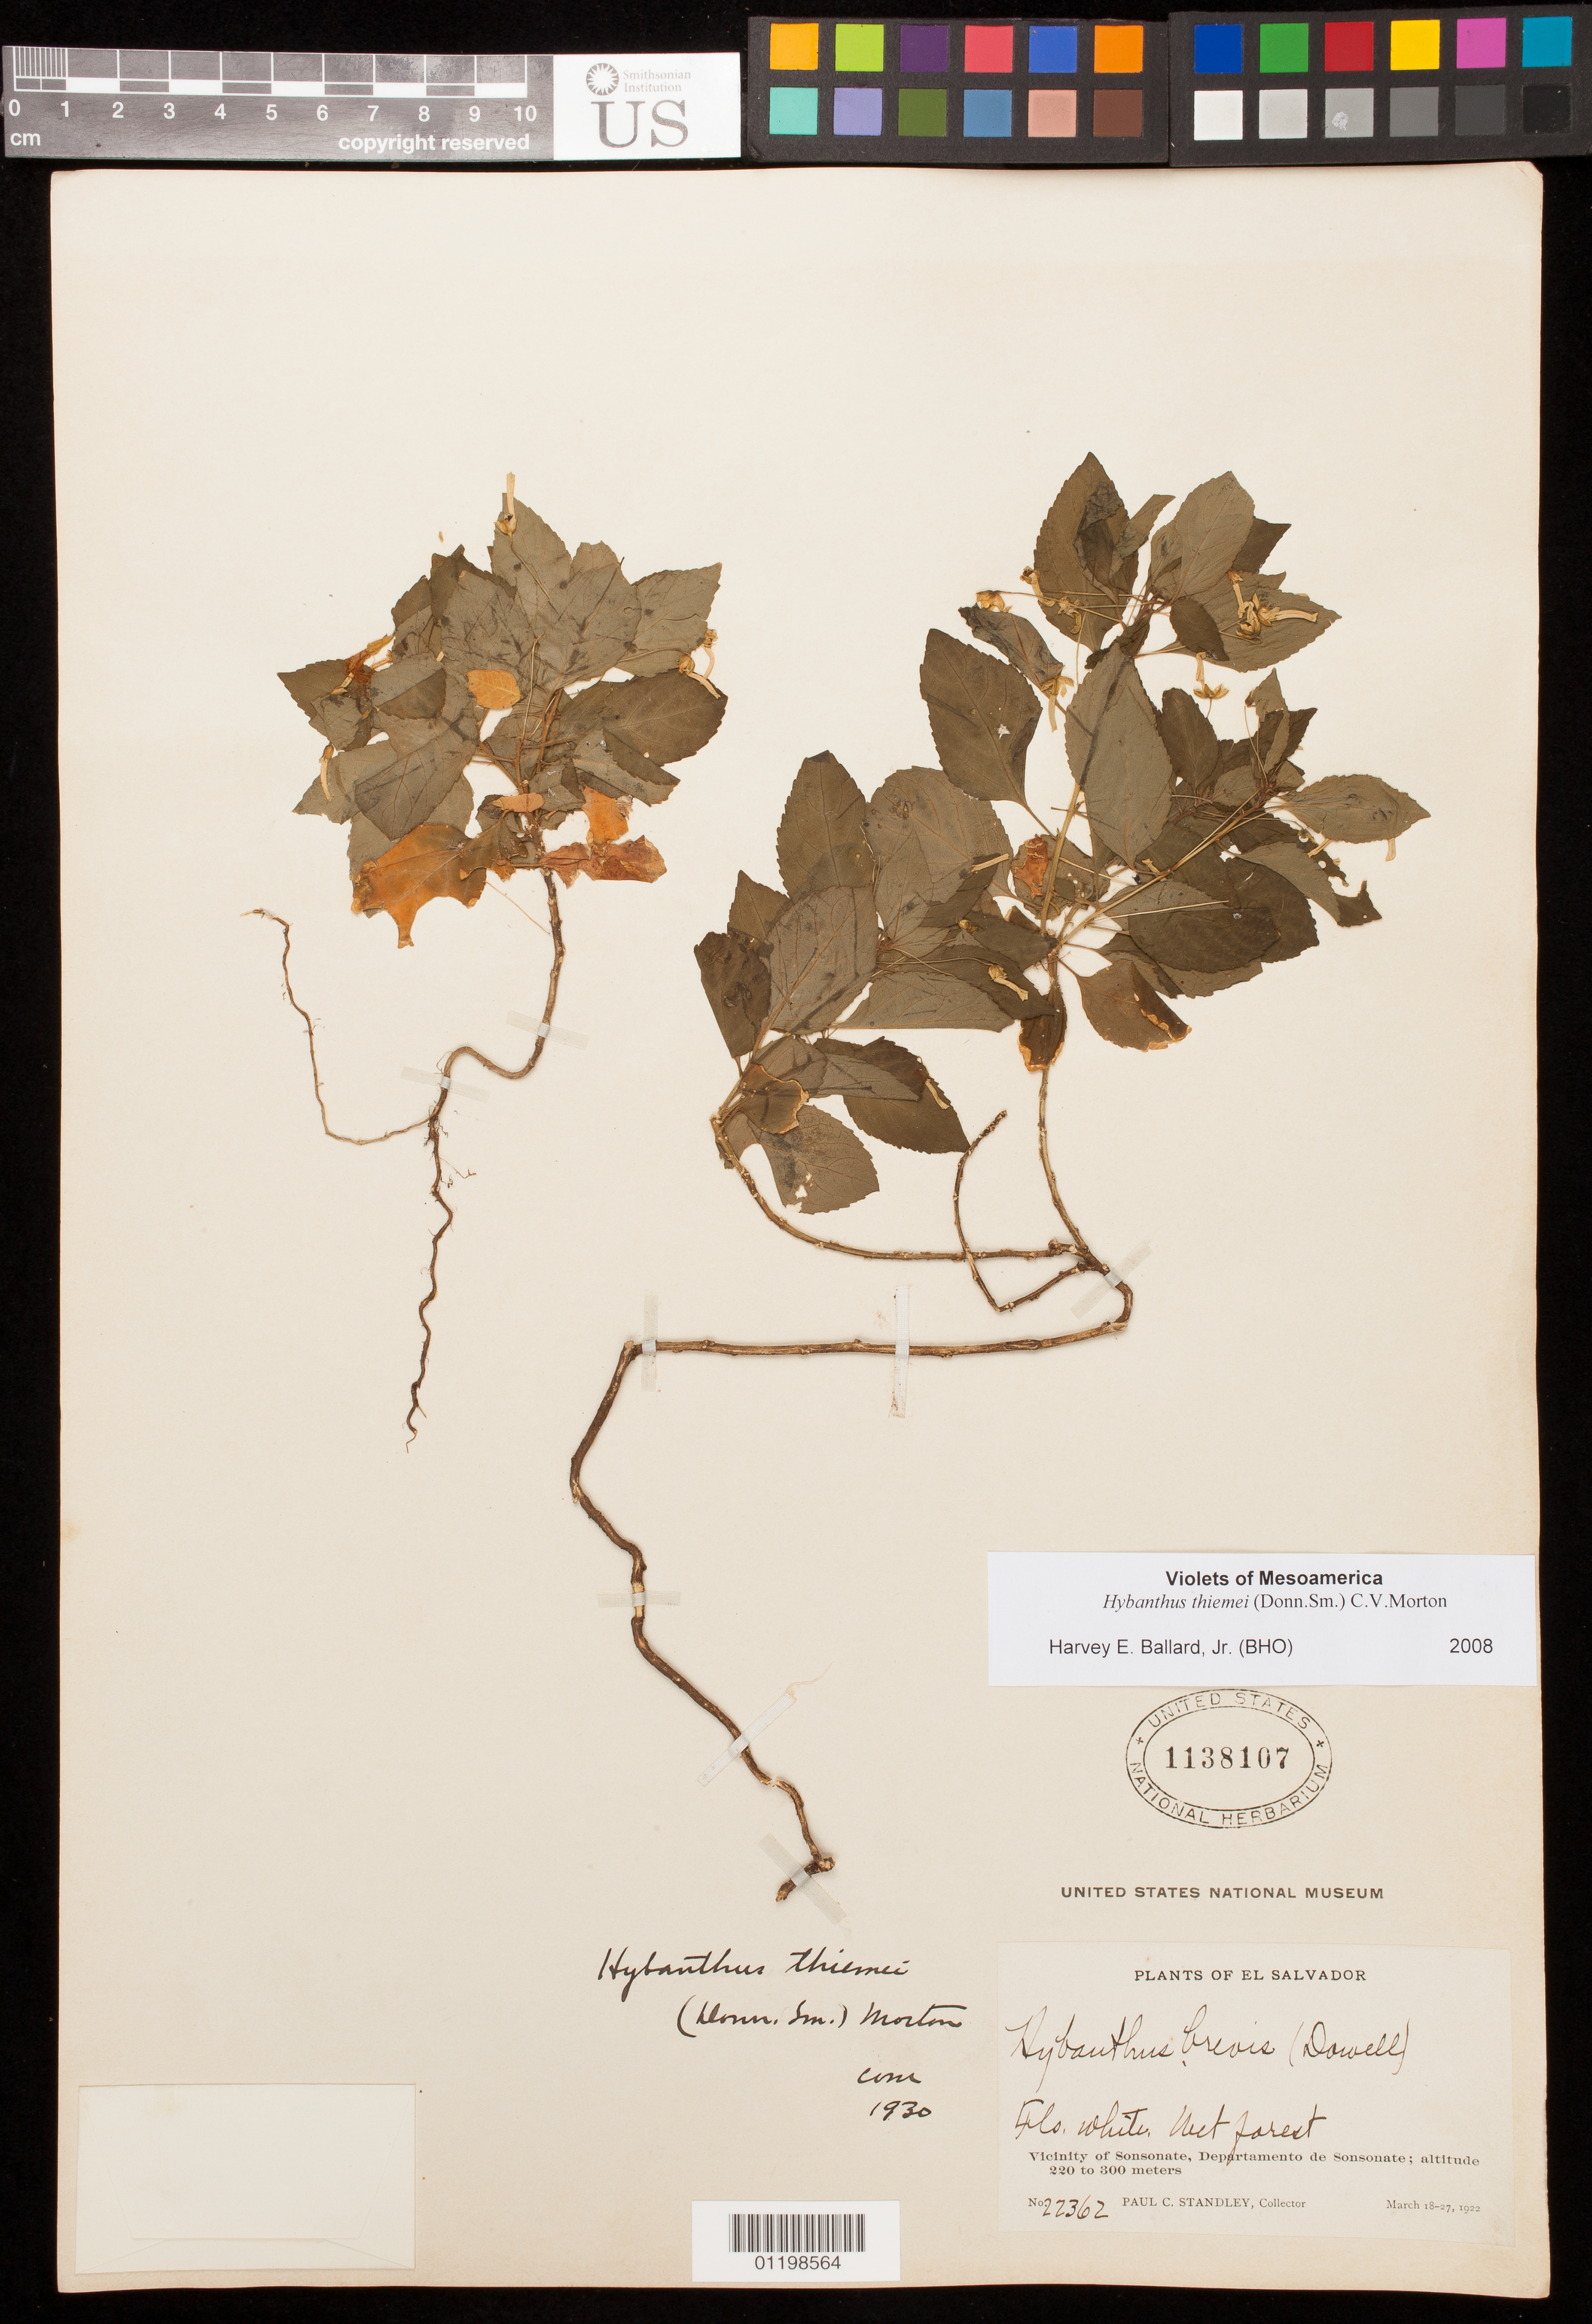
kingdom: Plantae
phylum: Tracheophyta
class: Magnoliopsida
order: Malpighiales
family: Violaceae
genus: Hybanthus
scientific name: Hybanthus thiemei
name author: (Donn. Sm.) C.V. Morton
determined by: Ballard, Harvey E.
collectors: P. C. Standley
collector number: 22362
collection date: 1922-03-18/1922-03-27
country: El Salvador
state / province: Sonsonate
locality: Vicinity of Sonsonate.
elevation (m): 220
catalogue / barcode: US 1138107